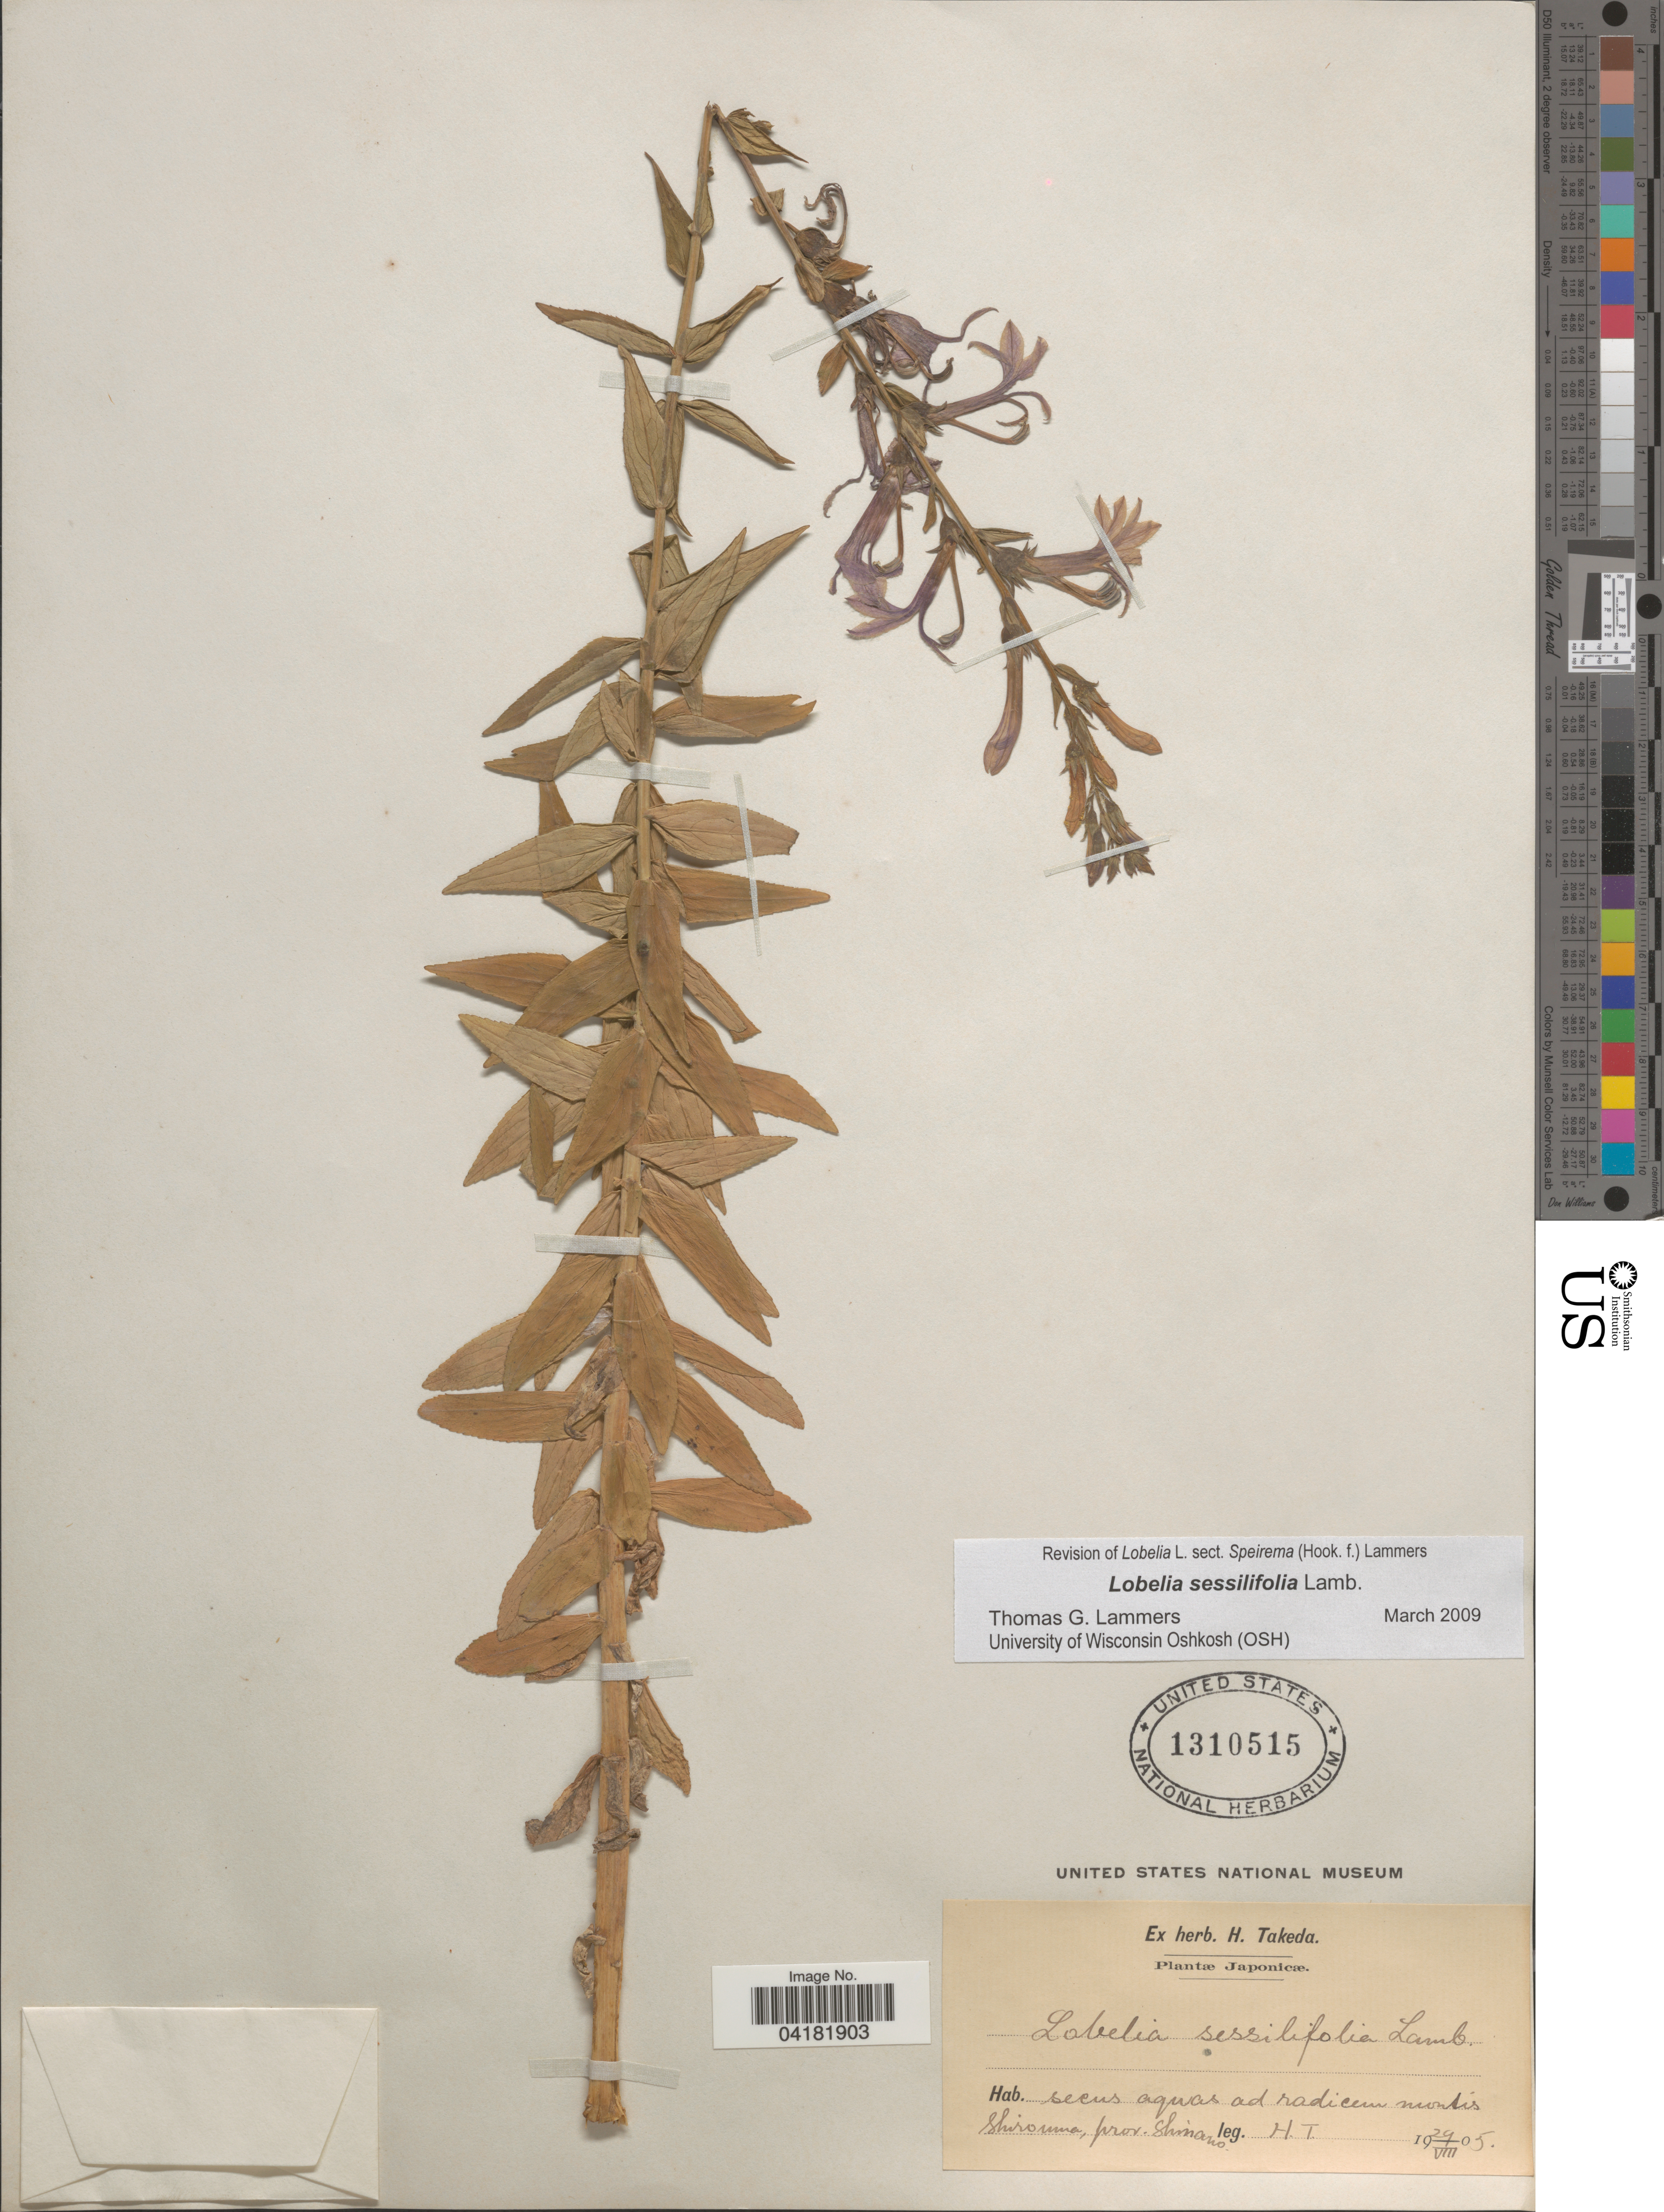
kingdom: Plantae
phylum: Tracheophyta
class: Magnoliopsida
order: Asterales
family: Campanulaceae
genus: Lobelia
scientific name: Lobelia sessilifolia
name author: Lamb.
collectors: H. Takeda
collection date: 1905-08-29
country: Japan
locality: Japonicæ. Secus aquas ad radicem montis Shirouma, prov. Shinano.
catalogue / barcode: US 1310515